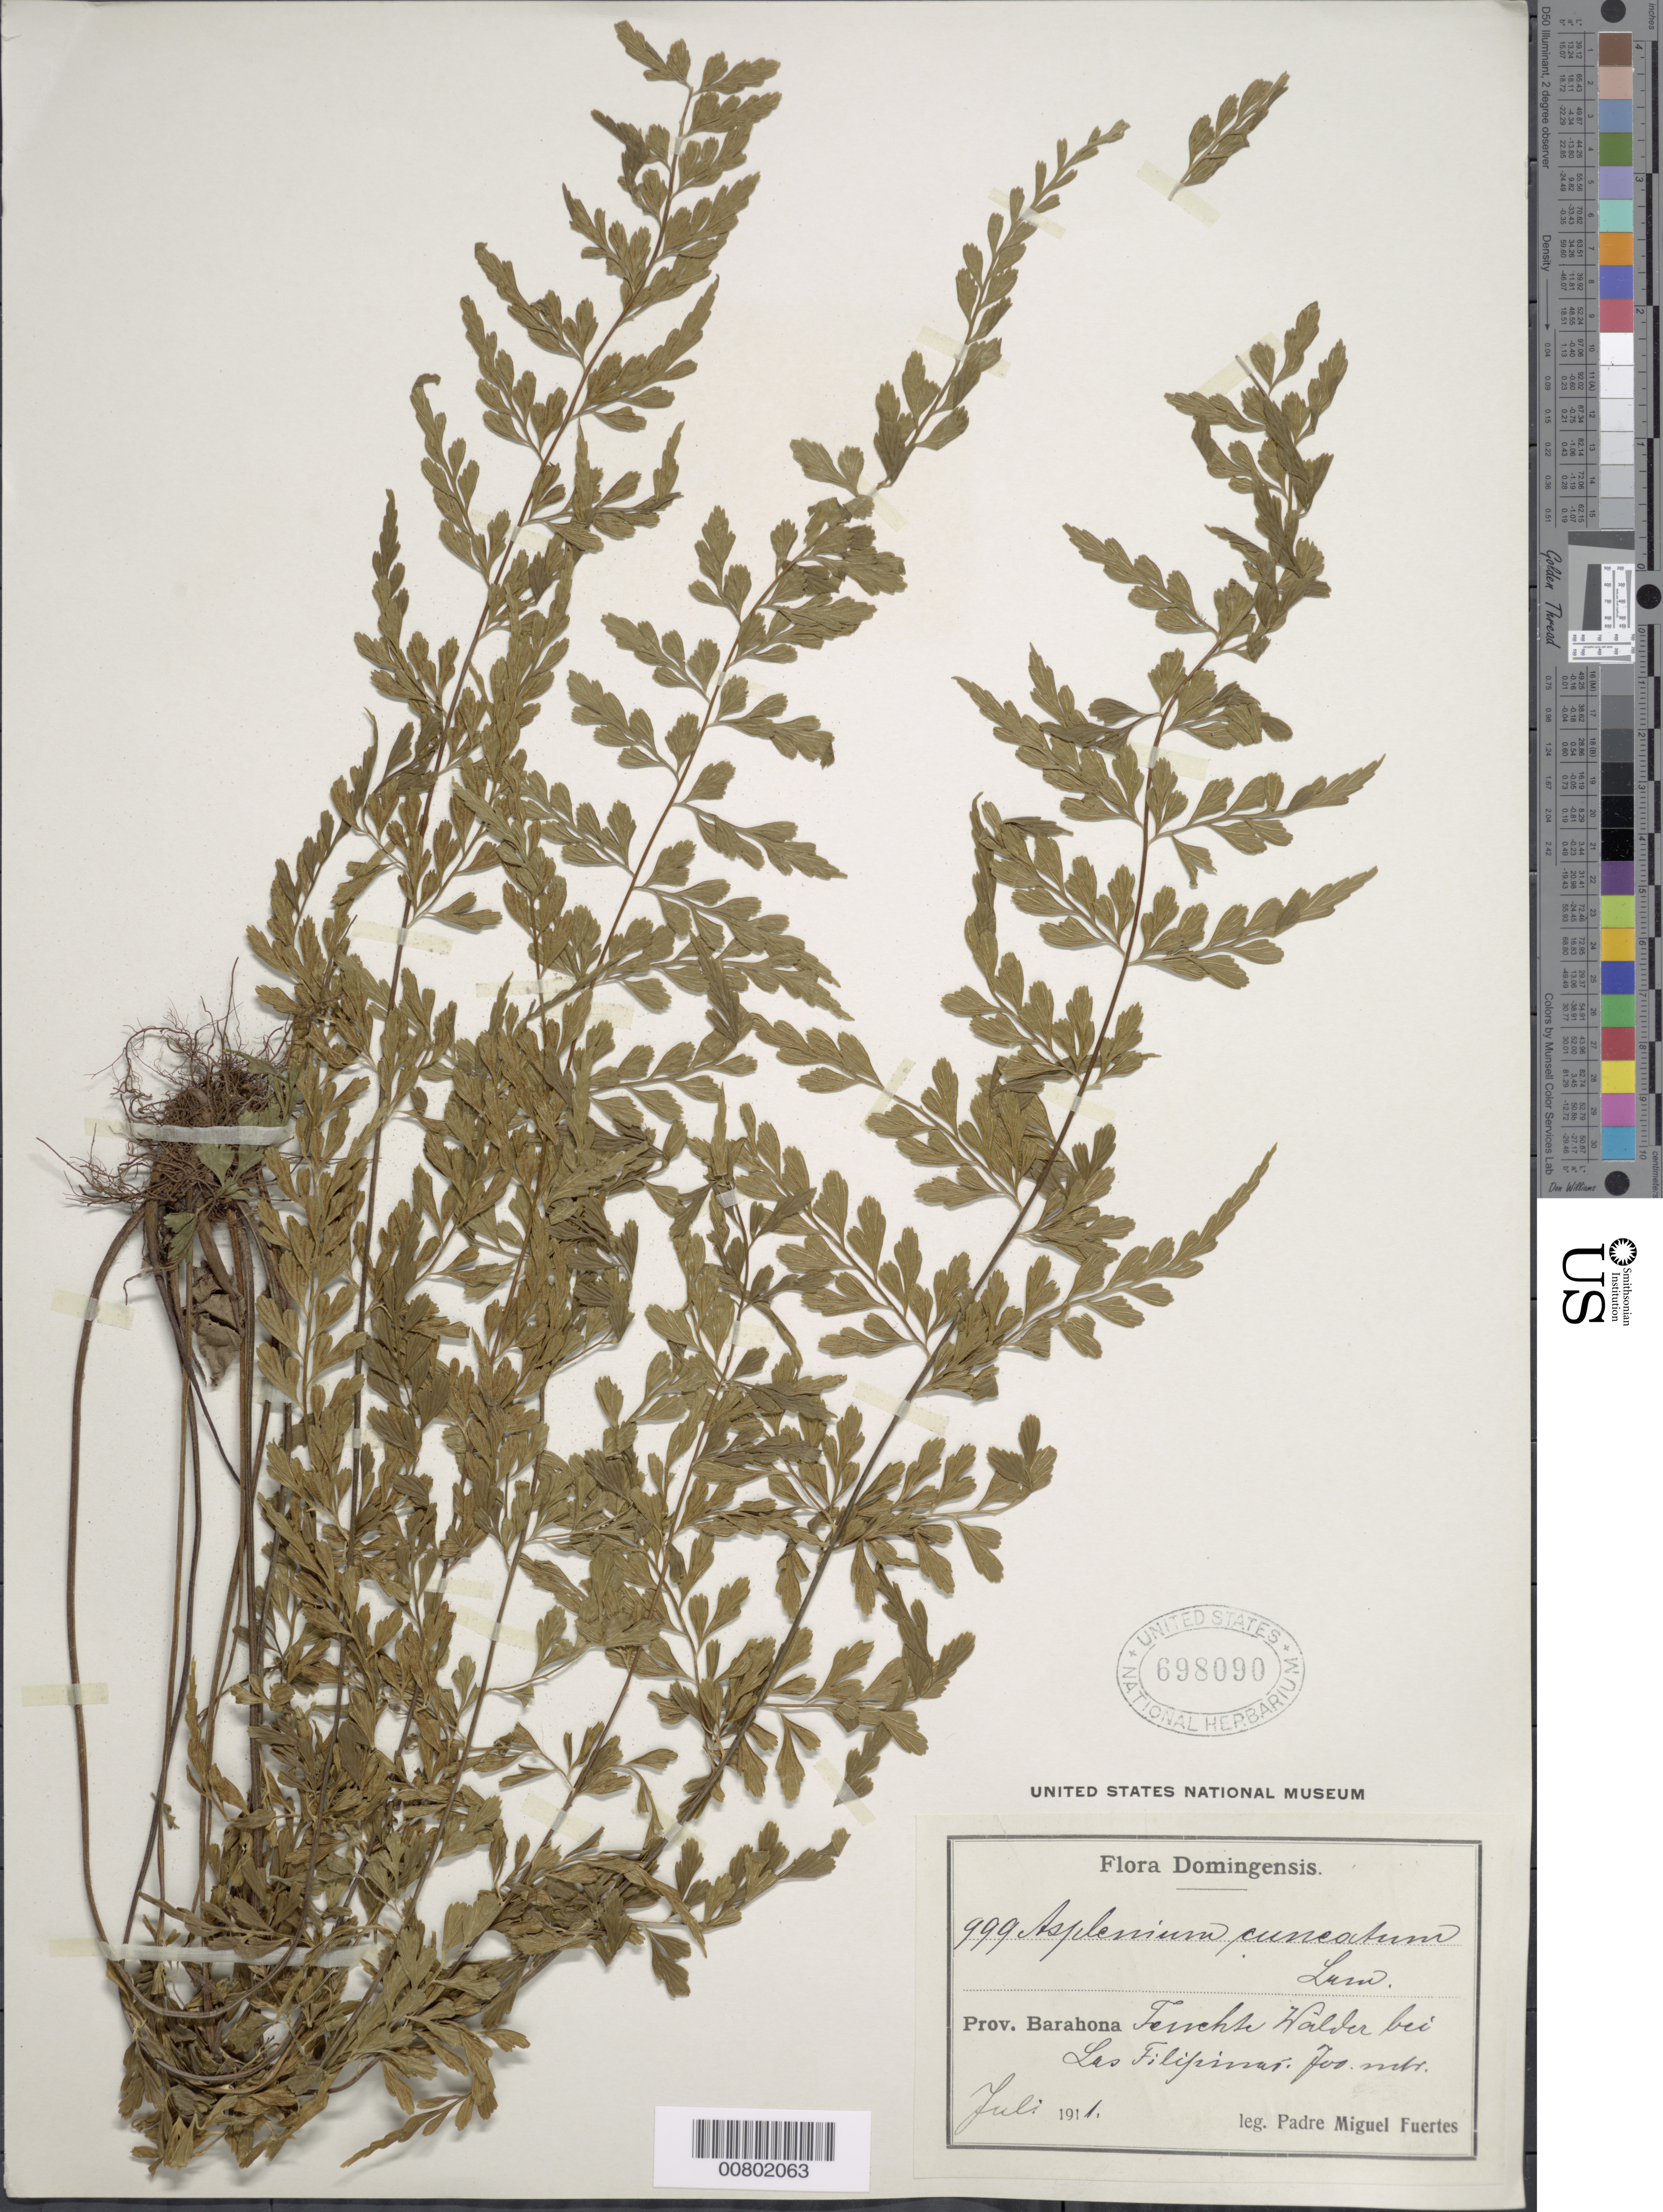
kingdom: Plantae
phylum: Tracheophyta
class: Polypodiopsida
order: Polypodiales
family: Aspleniaceae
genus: Asplenium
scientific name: Asplenium cuneatum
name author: Lam.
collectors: M. D. Fuertes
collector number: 999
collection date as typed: Jul 1911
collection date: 1911-07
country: Dominican Republic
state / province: Barahona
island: Hispaniola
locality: Fenchte Walder bei Las Filipinar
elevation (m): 700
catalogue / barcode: US 698090